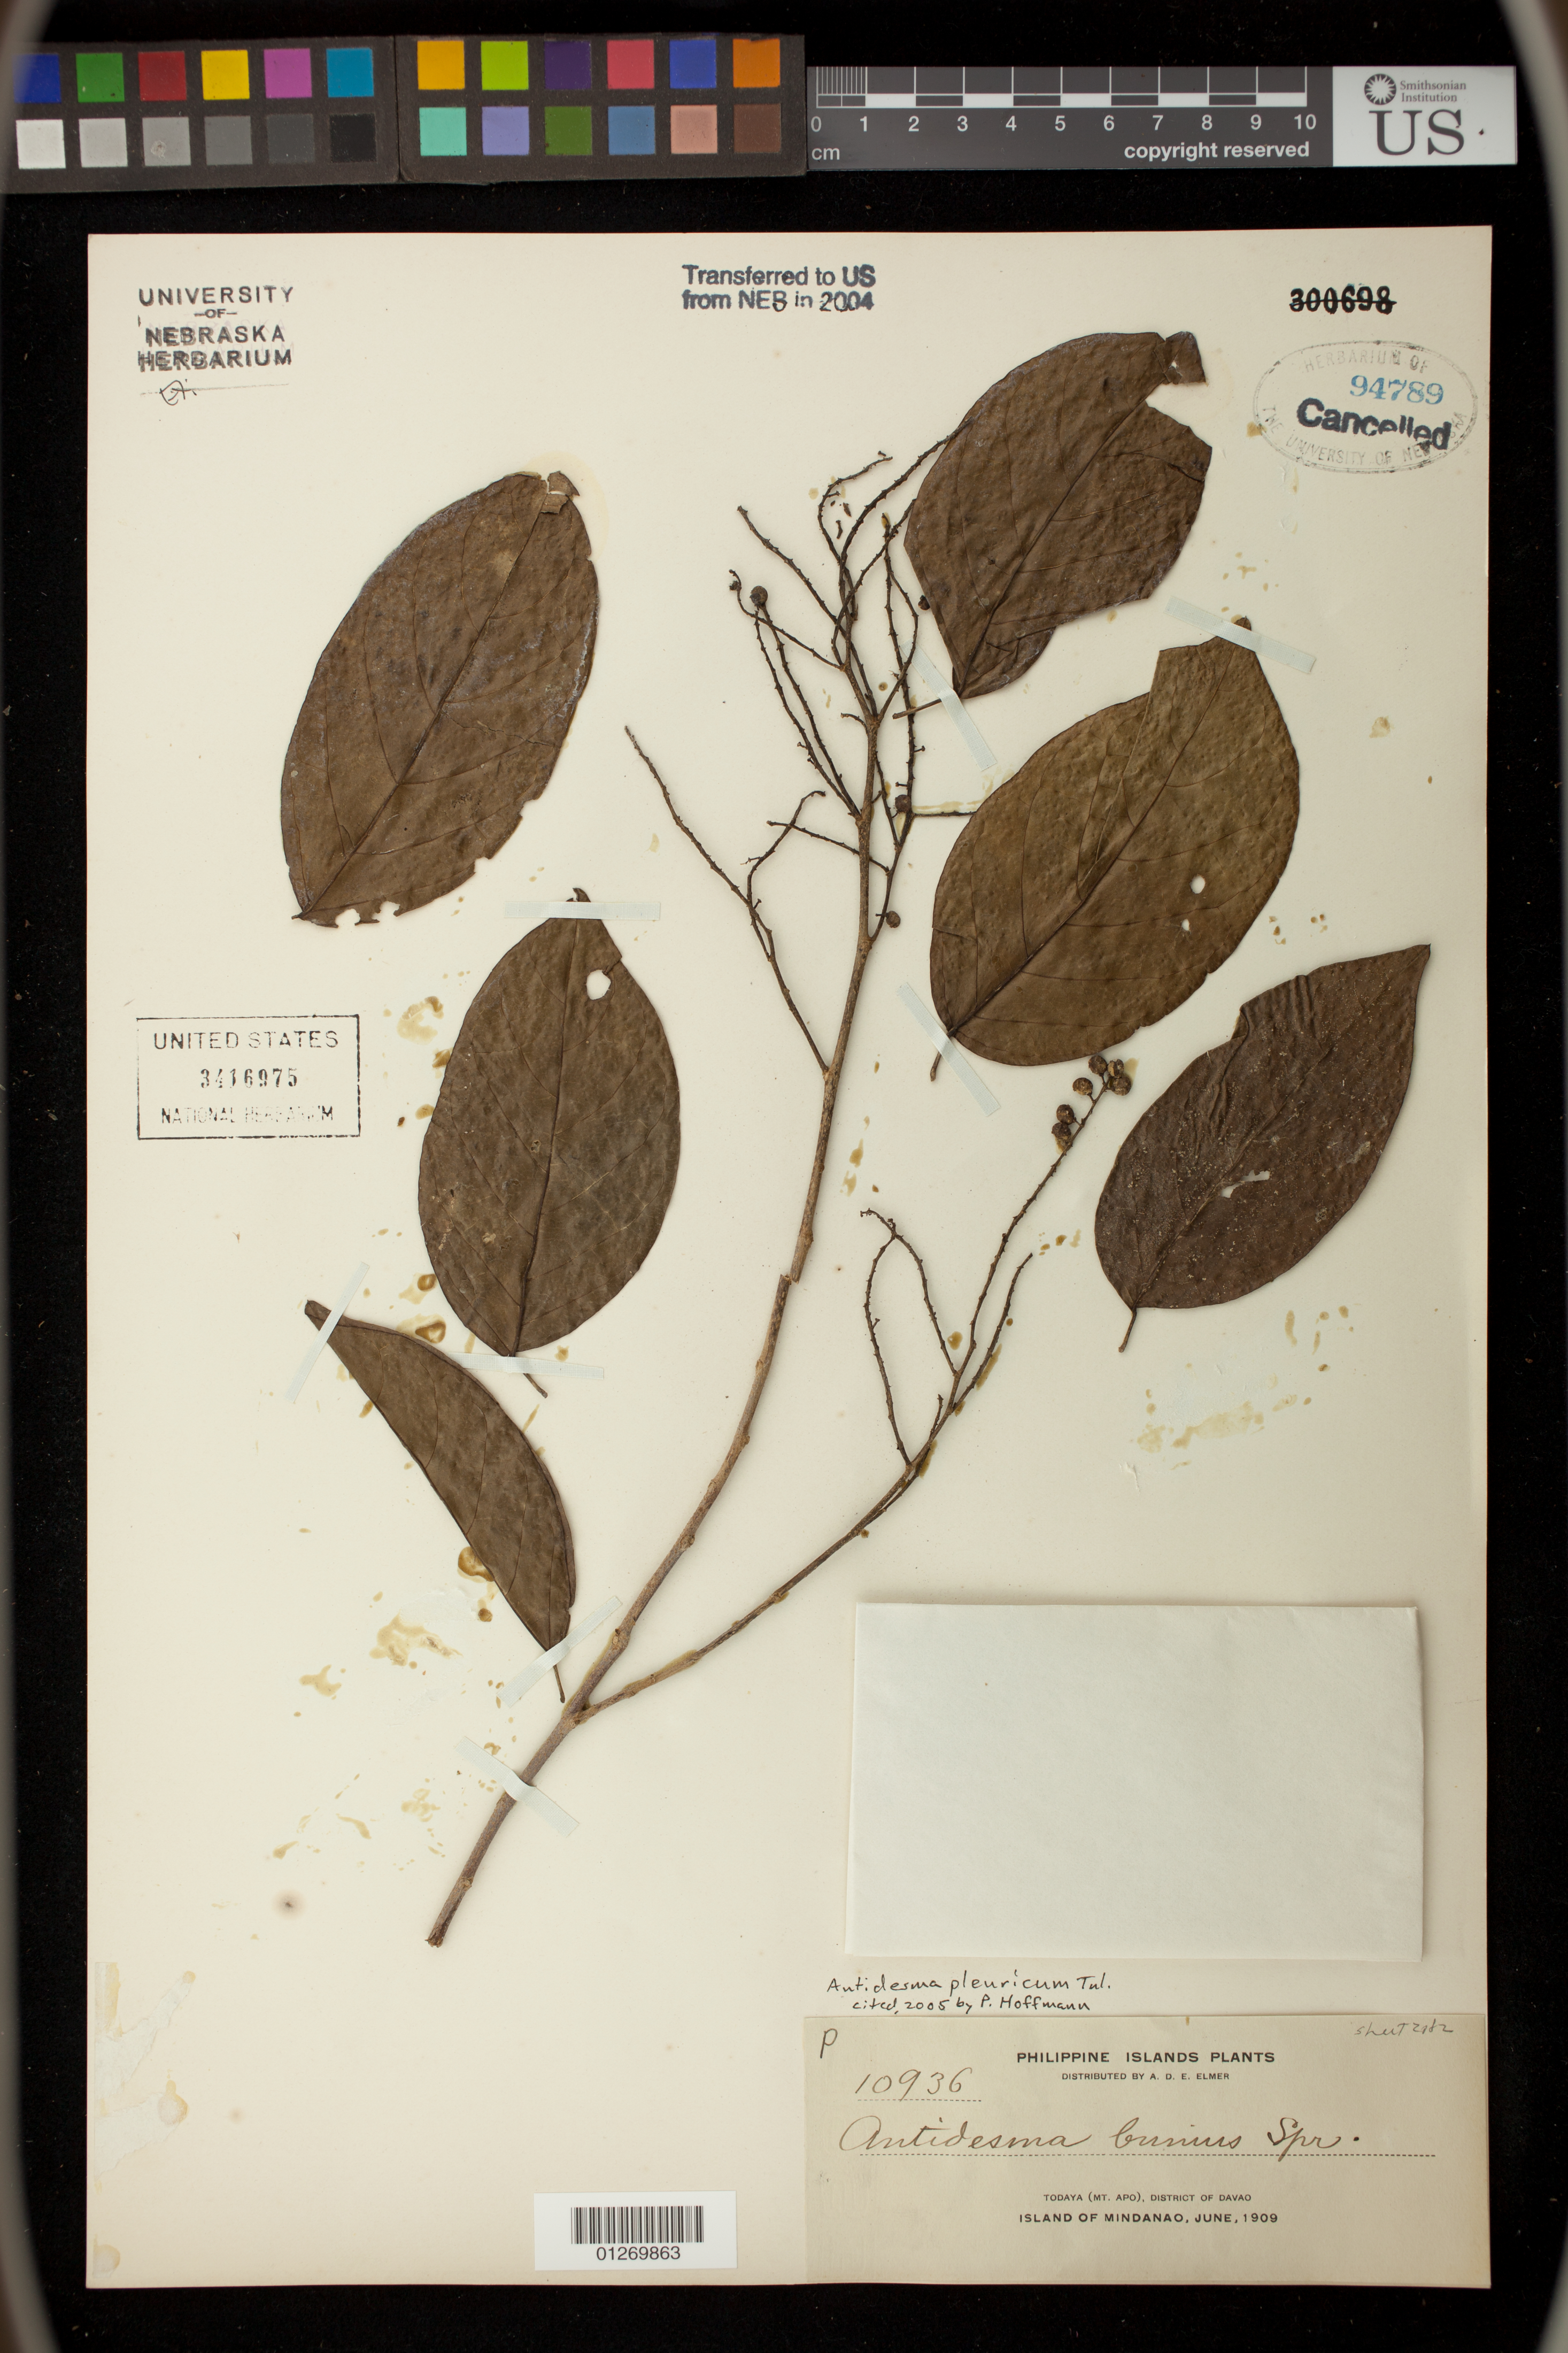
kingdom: Plantae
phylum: Tracheophyta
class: Magnoliopsida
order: Malpighiales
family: Phyllanthaceae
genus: Antidesma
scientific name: Antidesma pleuricum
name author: Tul.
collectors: A. D. E. Elmer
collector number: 10936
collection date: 1909-06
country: Philippines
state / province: Davao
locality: Todaya (Mt. Apo), District of Davao, Island of Mindanao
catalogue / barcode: US 3416975